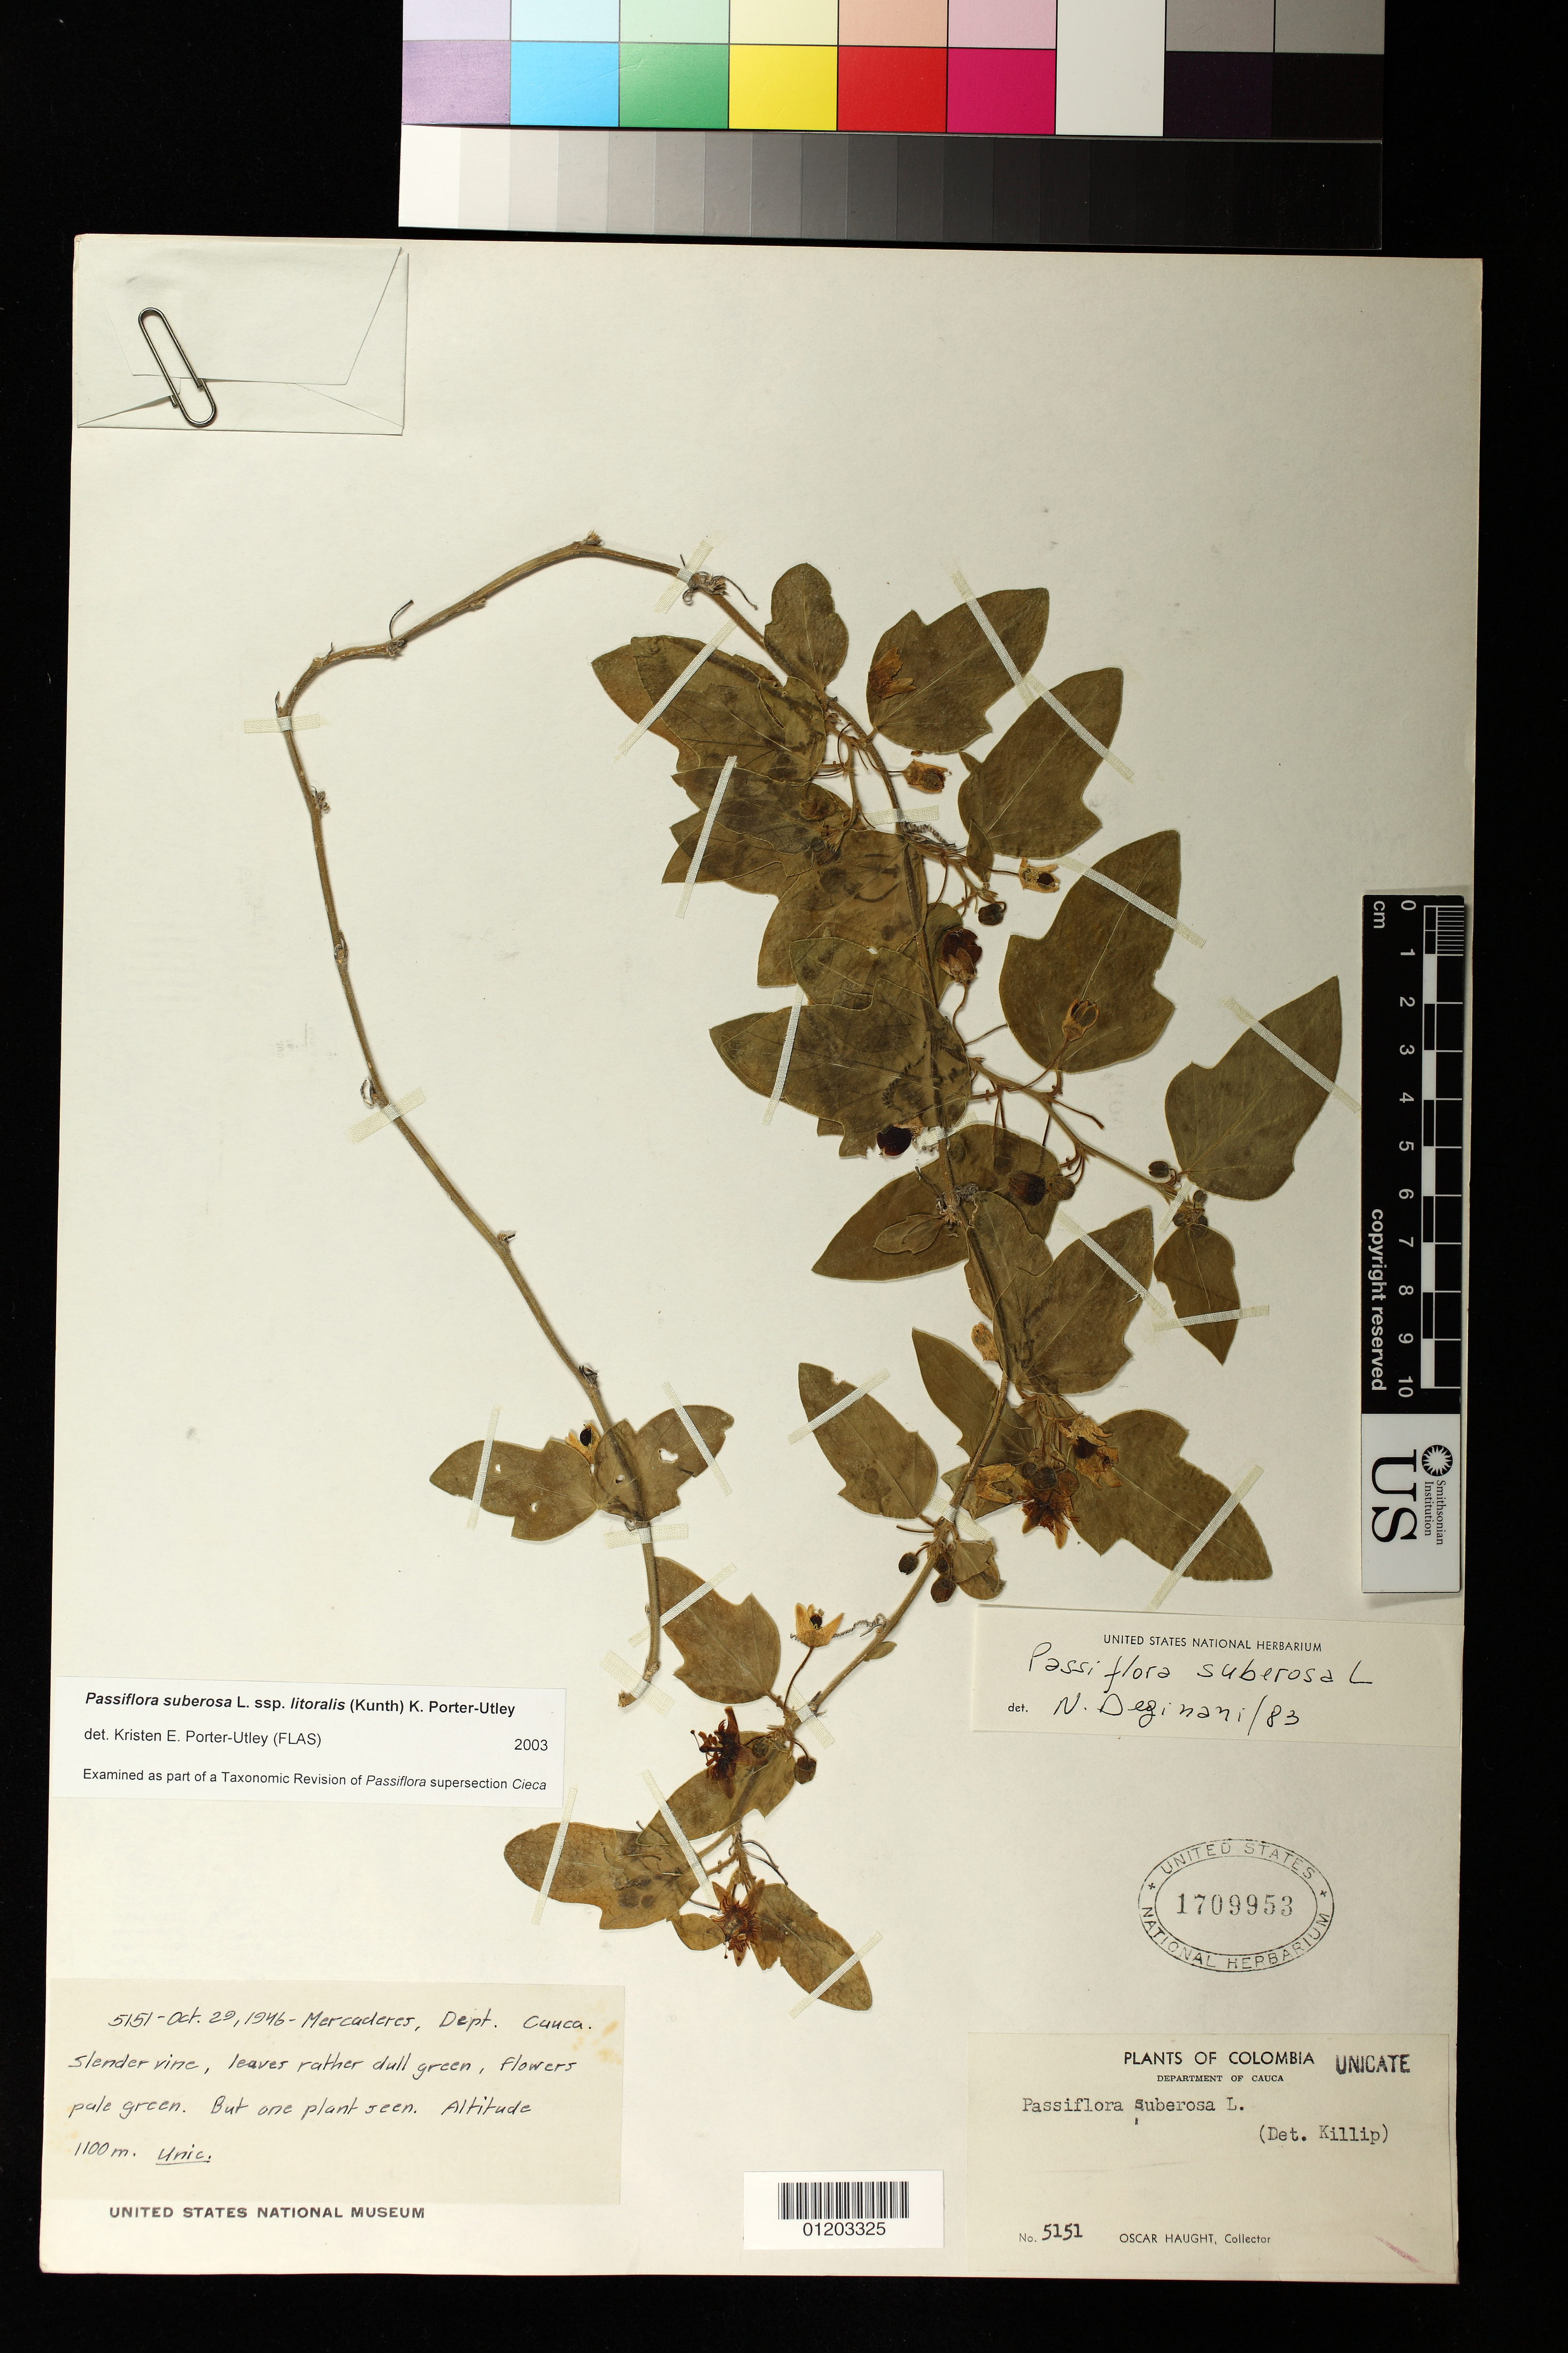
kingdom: Plantae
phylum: Tracheophyta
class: Magnoliopsida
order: Malpighiales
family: Passifloraceae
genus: Passiflora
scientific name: Passiflora suberosa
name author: L.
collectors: O. Haught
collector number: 5151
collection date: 1946-10-29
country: Colombia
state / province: Cauca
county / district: Mercaderes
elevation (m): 1100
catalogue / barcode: US 1709953